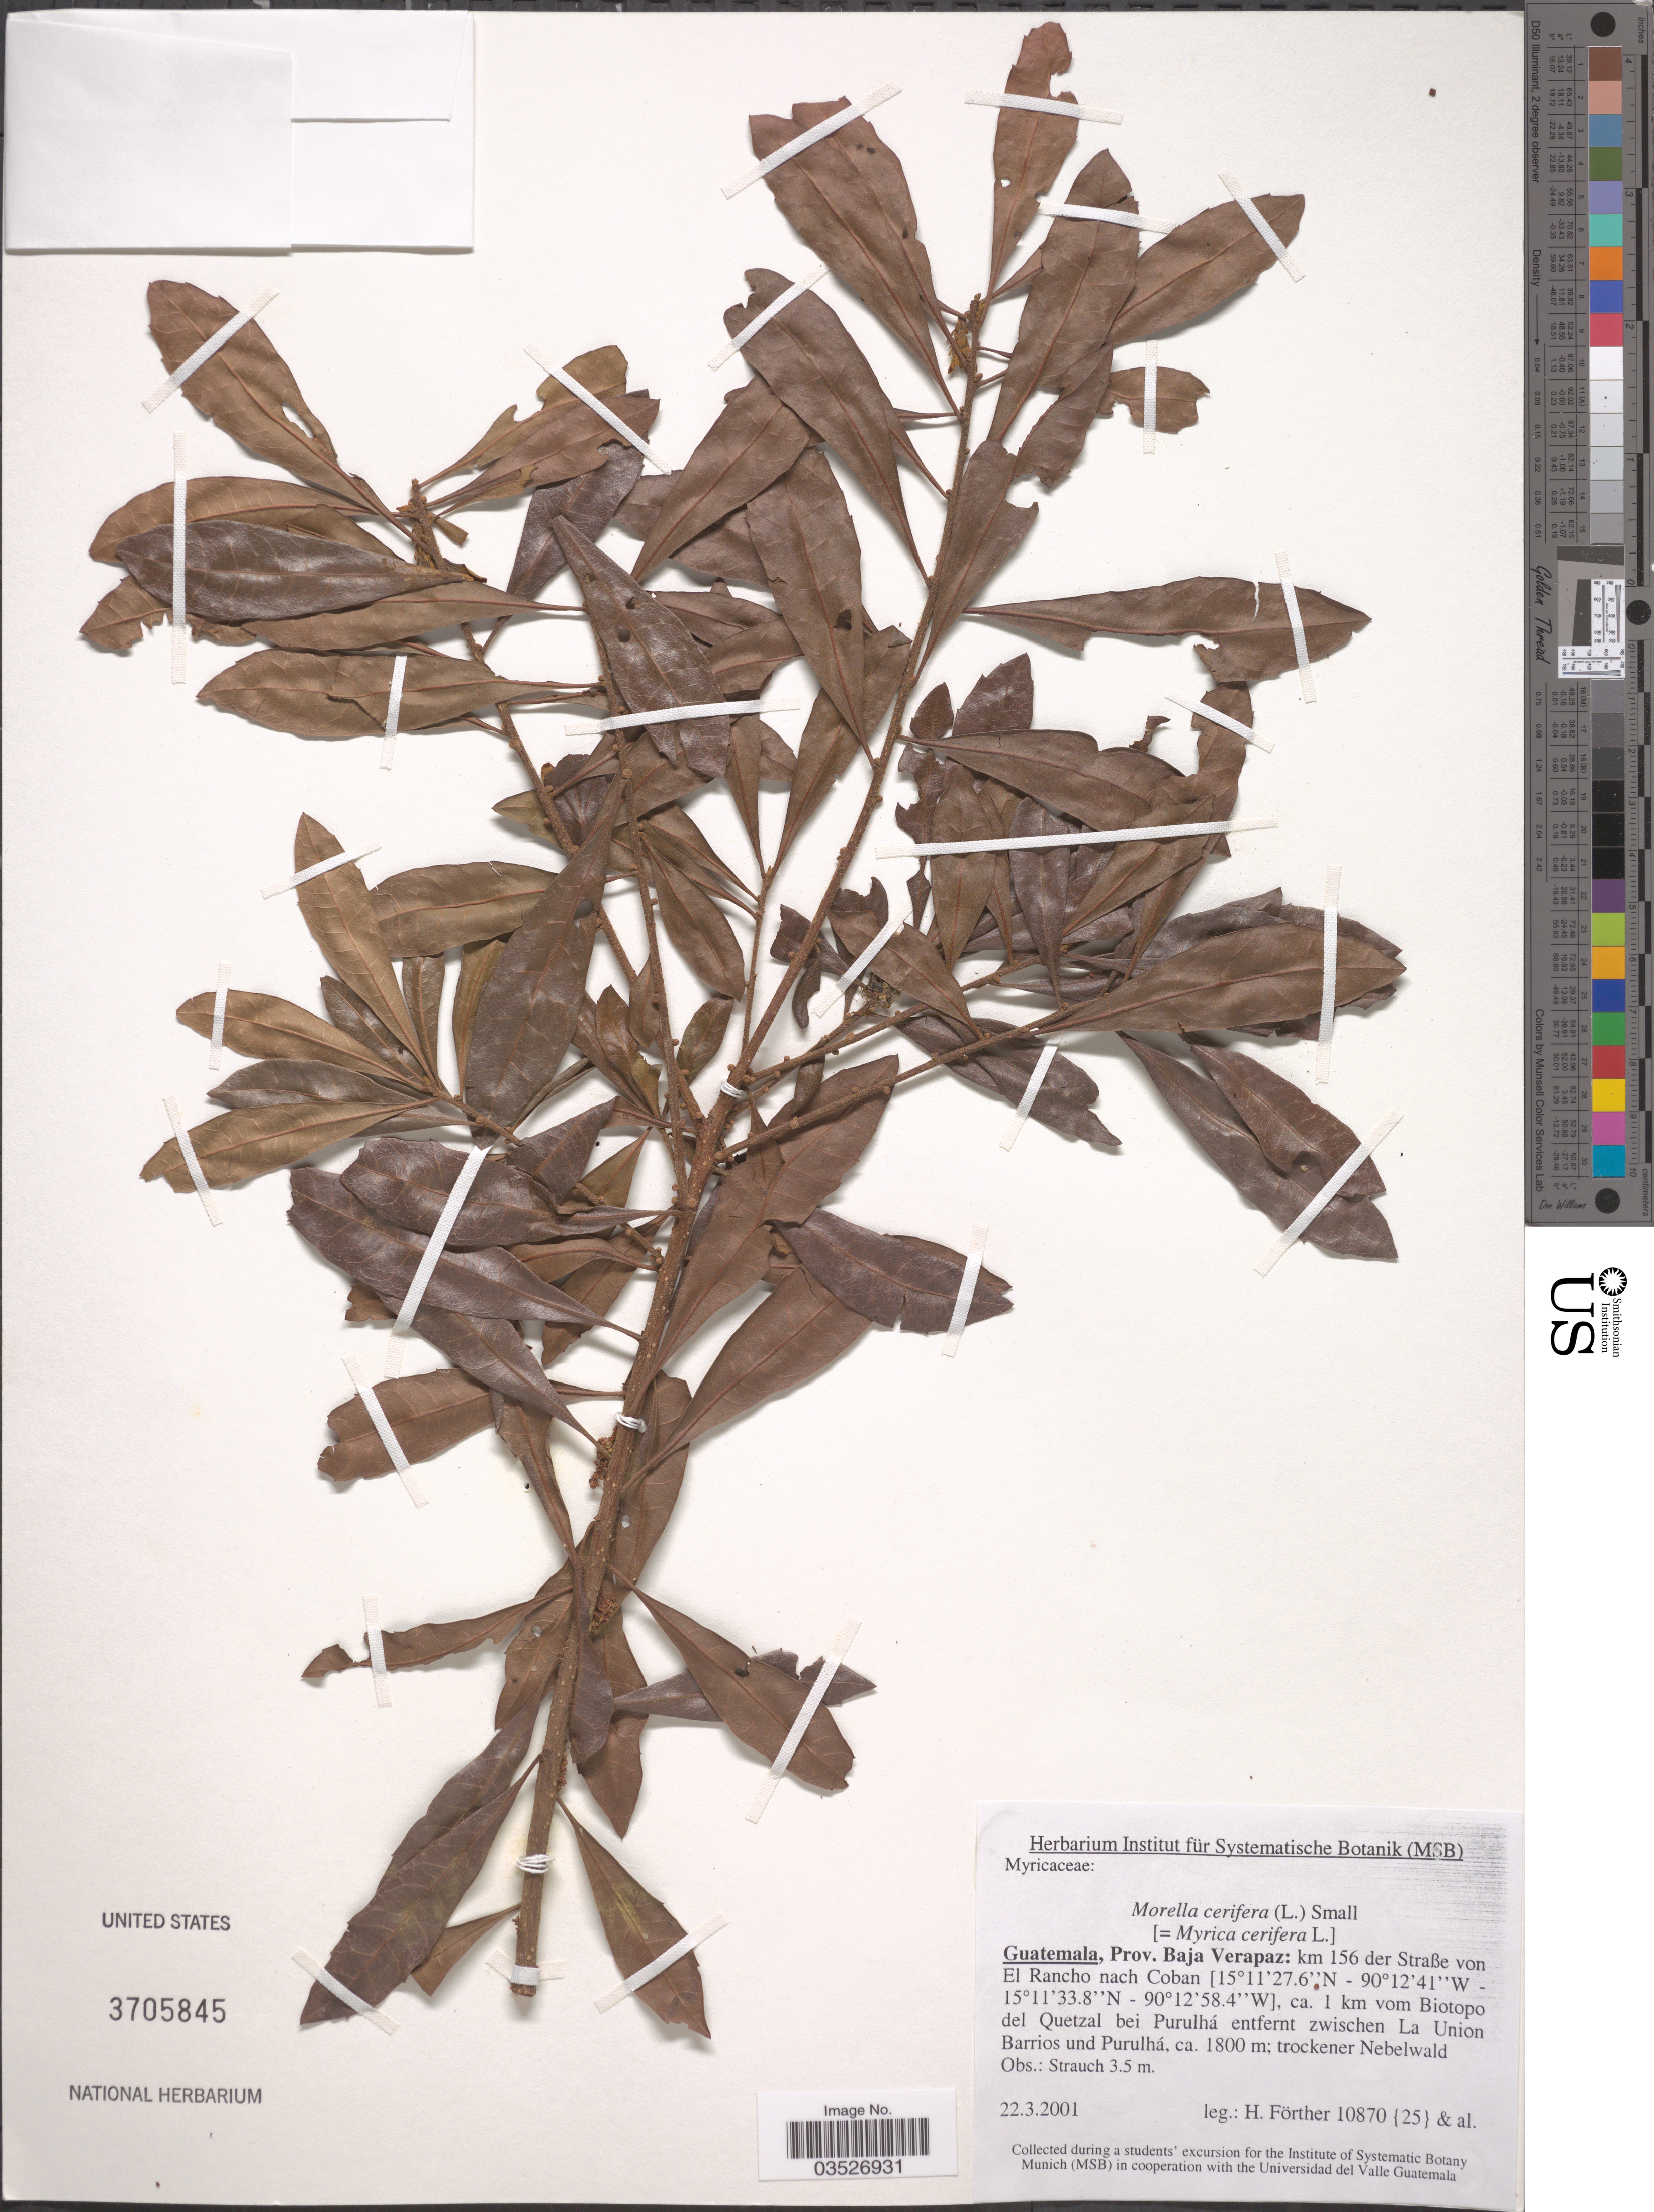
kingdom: Plantae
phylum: Tracheophyta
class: Magnoliopsida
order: Fagales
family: Myricaceae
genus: Morella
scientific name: Morella cerifera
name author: (L.) Small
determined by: Wilbur, R. L.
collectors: H. Förther & et al.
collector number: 10870 {25}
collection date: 2001-03-22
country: Guatemala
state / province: Baja Verapaz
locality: Km 156 der Straße von El Rancho nach Coban, ca. 1 km vom Biotopo del Quetzal bei Purulhá entfernt zwischen La Union Barrios und Purulhá; trockener Nebelwald.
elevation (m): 1800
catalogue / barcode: US 3705845